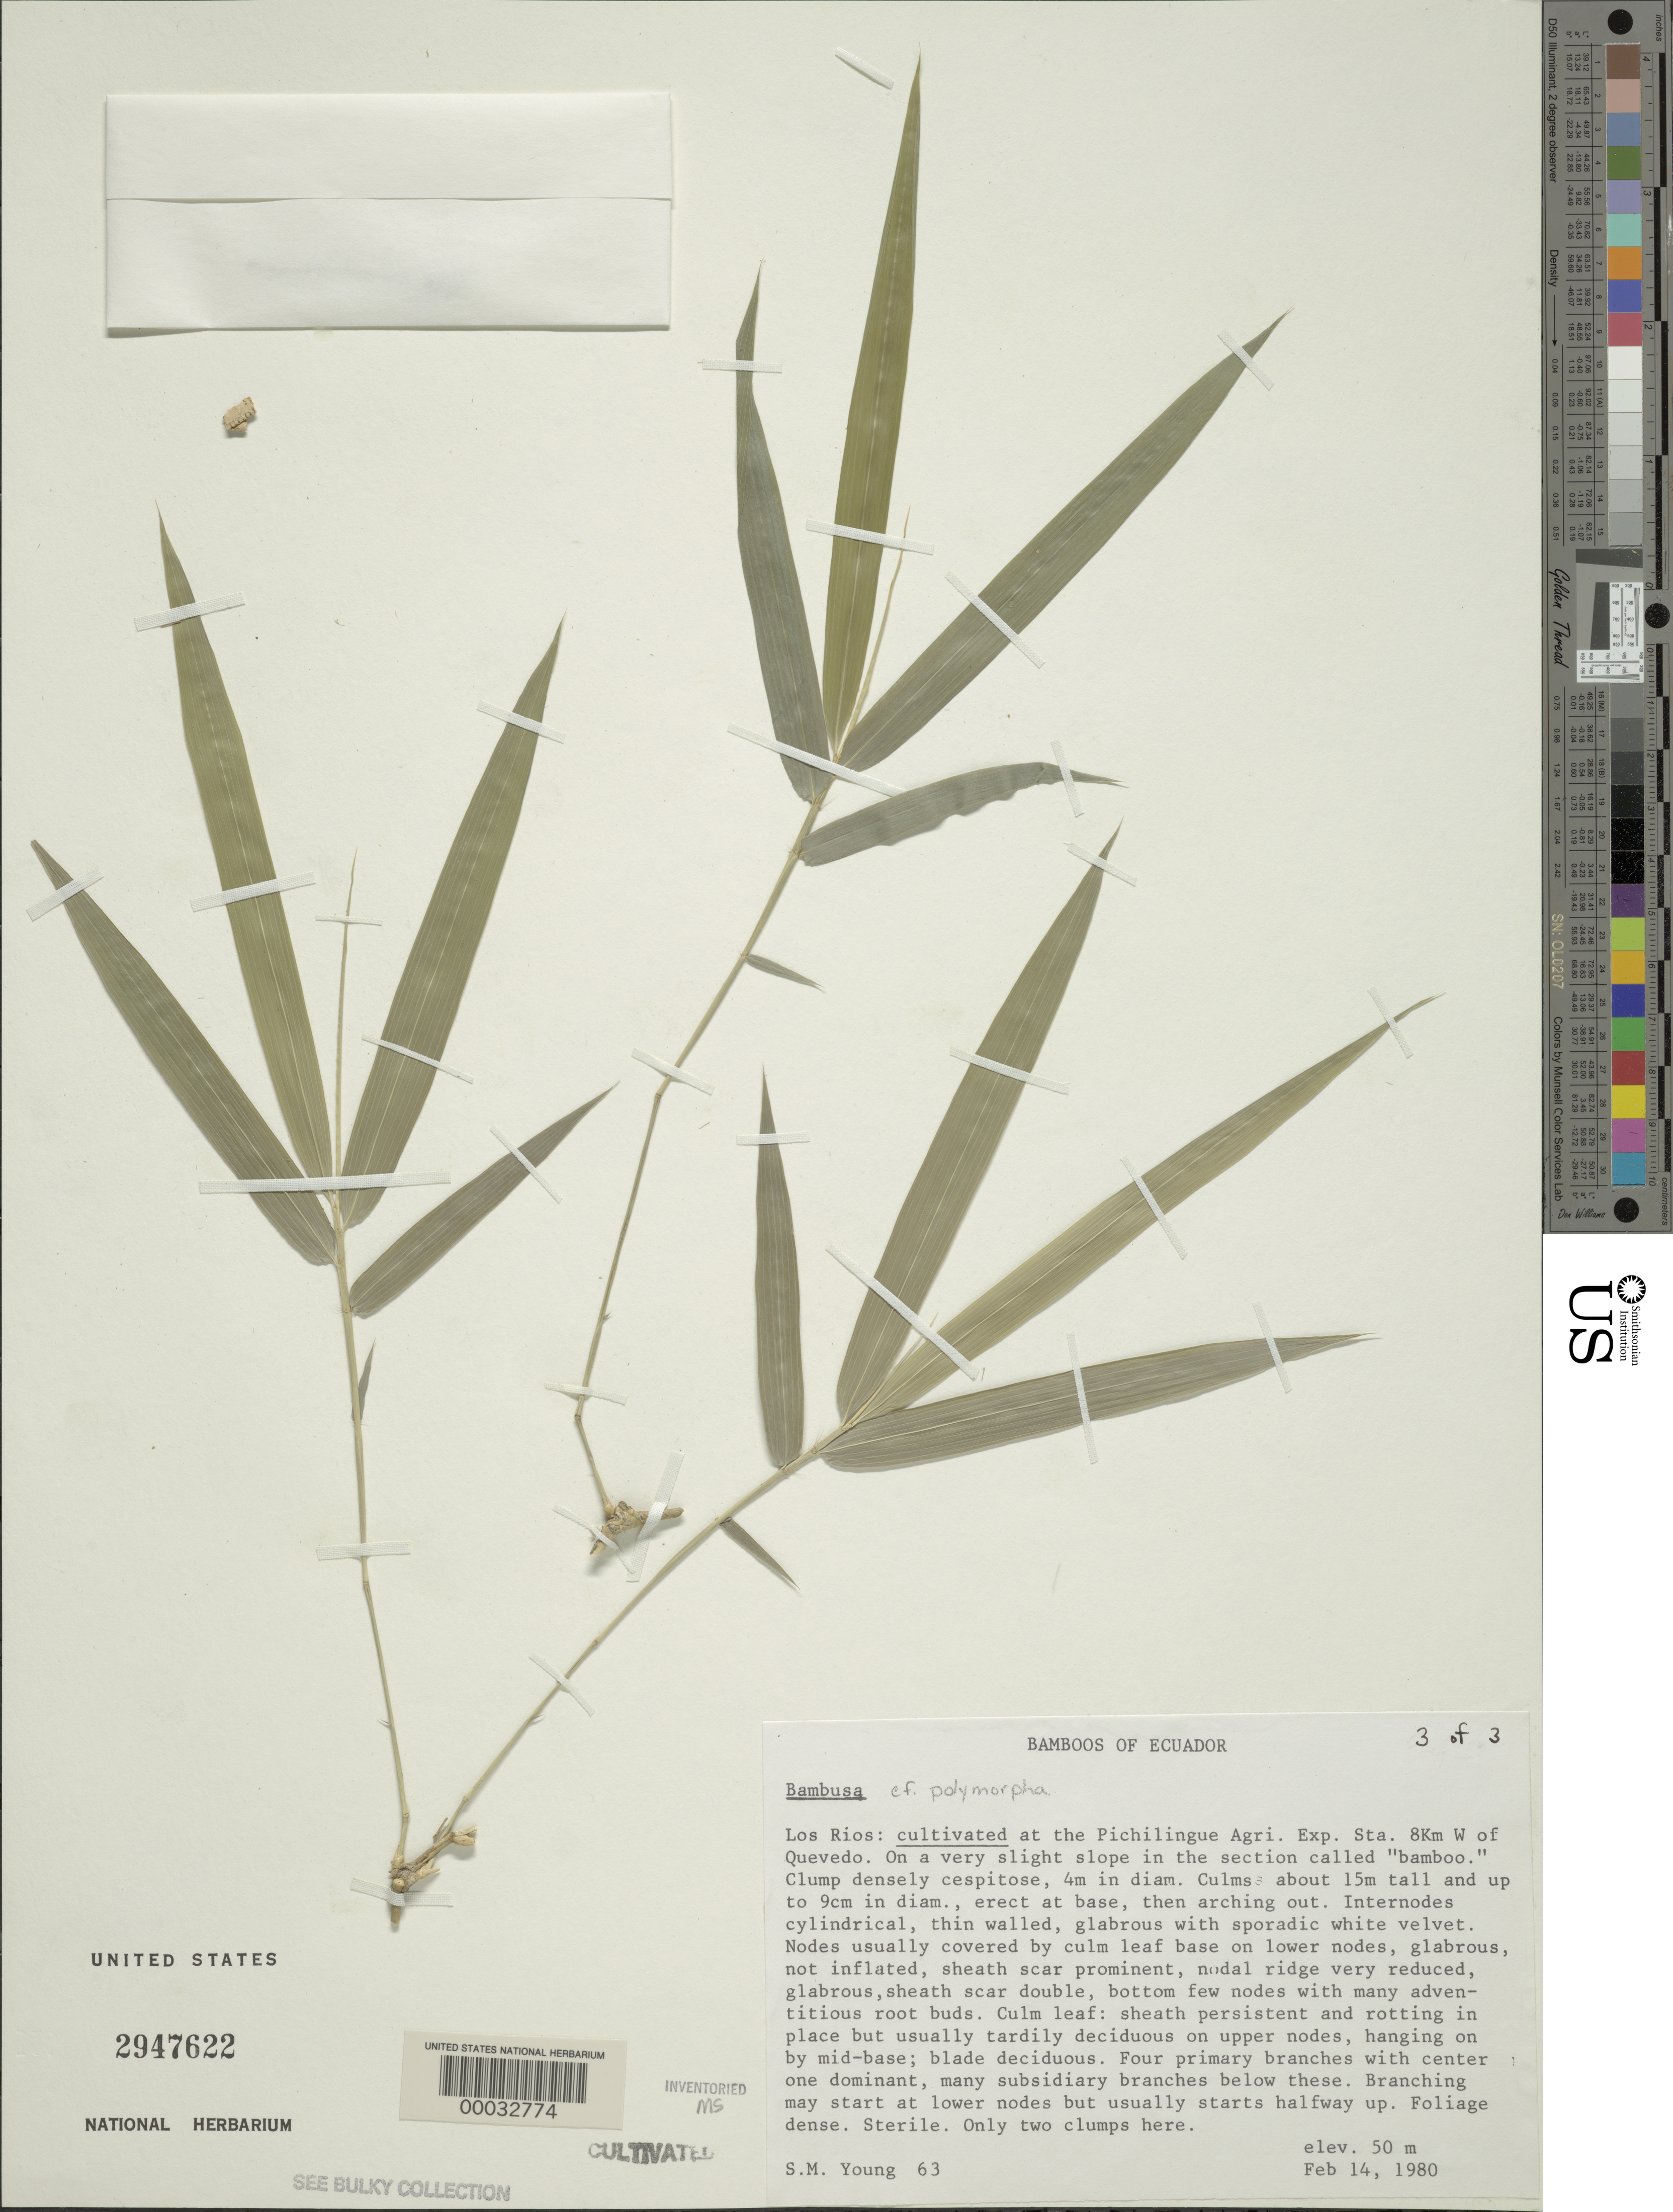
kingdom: Plantae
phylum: Tracheophyta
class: Liliopsida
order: Poales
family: Poaceae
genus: Bambusa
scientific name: Bambusa polymorpha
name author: Munro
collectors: S. Young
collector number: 63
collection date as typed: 14 Feb 1980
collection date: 1980-02-14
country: Ecuador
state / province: Los Ríos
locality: Pichilingue agricultural Experimentalal station-Quevedo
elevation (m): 50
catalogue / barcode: US 2947622